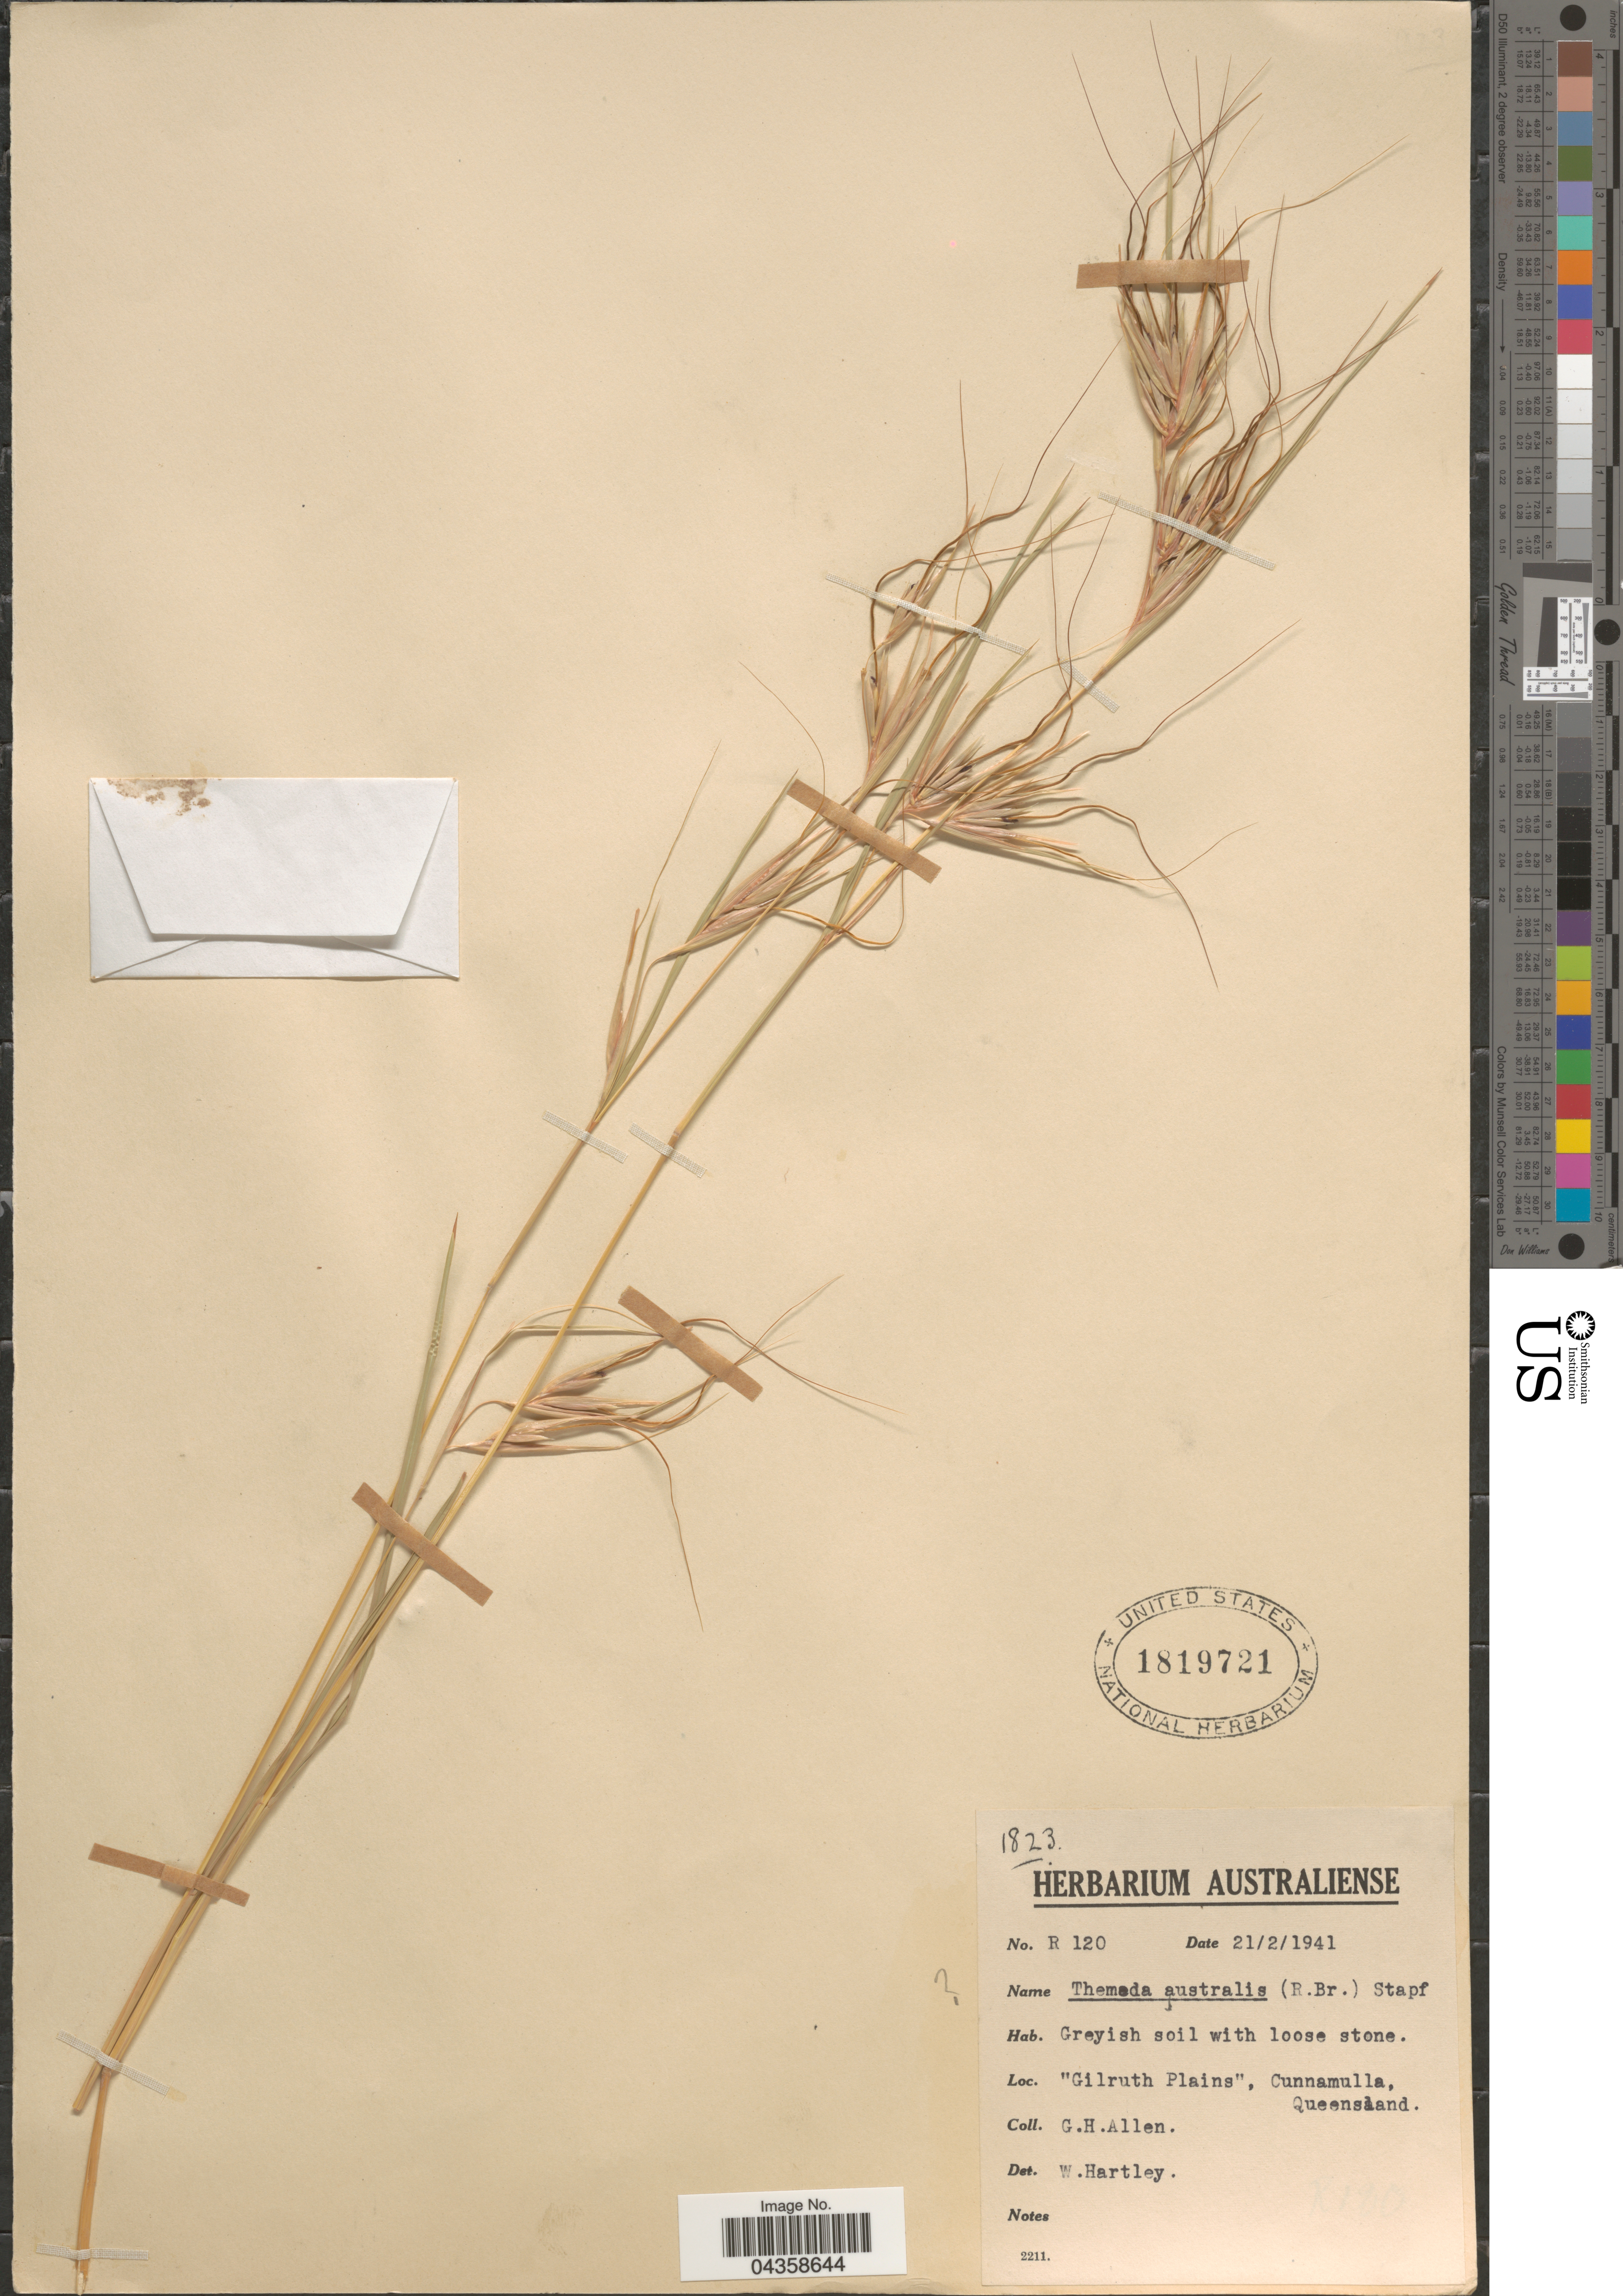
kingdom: Plantae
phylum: Tracheophyta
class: Liliopsida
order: Poales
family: Poaceae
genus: Themeda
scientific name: Themeda avenacea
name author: (F. Muell.) Durand & B.D. Jacks.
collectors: G. Allen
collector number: R120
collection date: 1941-02-21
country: Australia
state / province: Queensland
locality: Gilruth Plains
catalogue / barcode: US 1819721